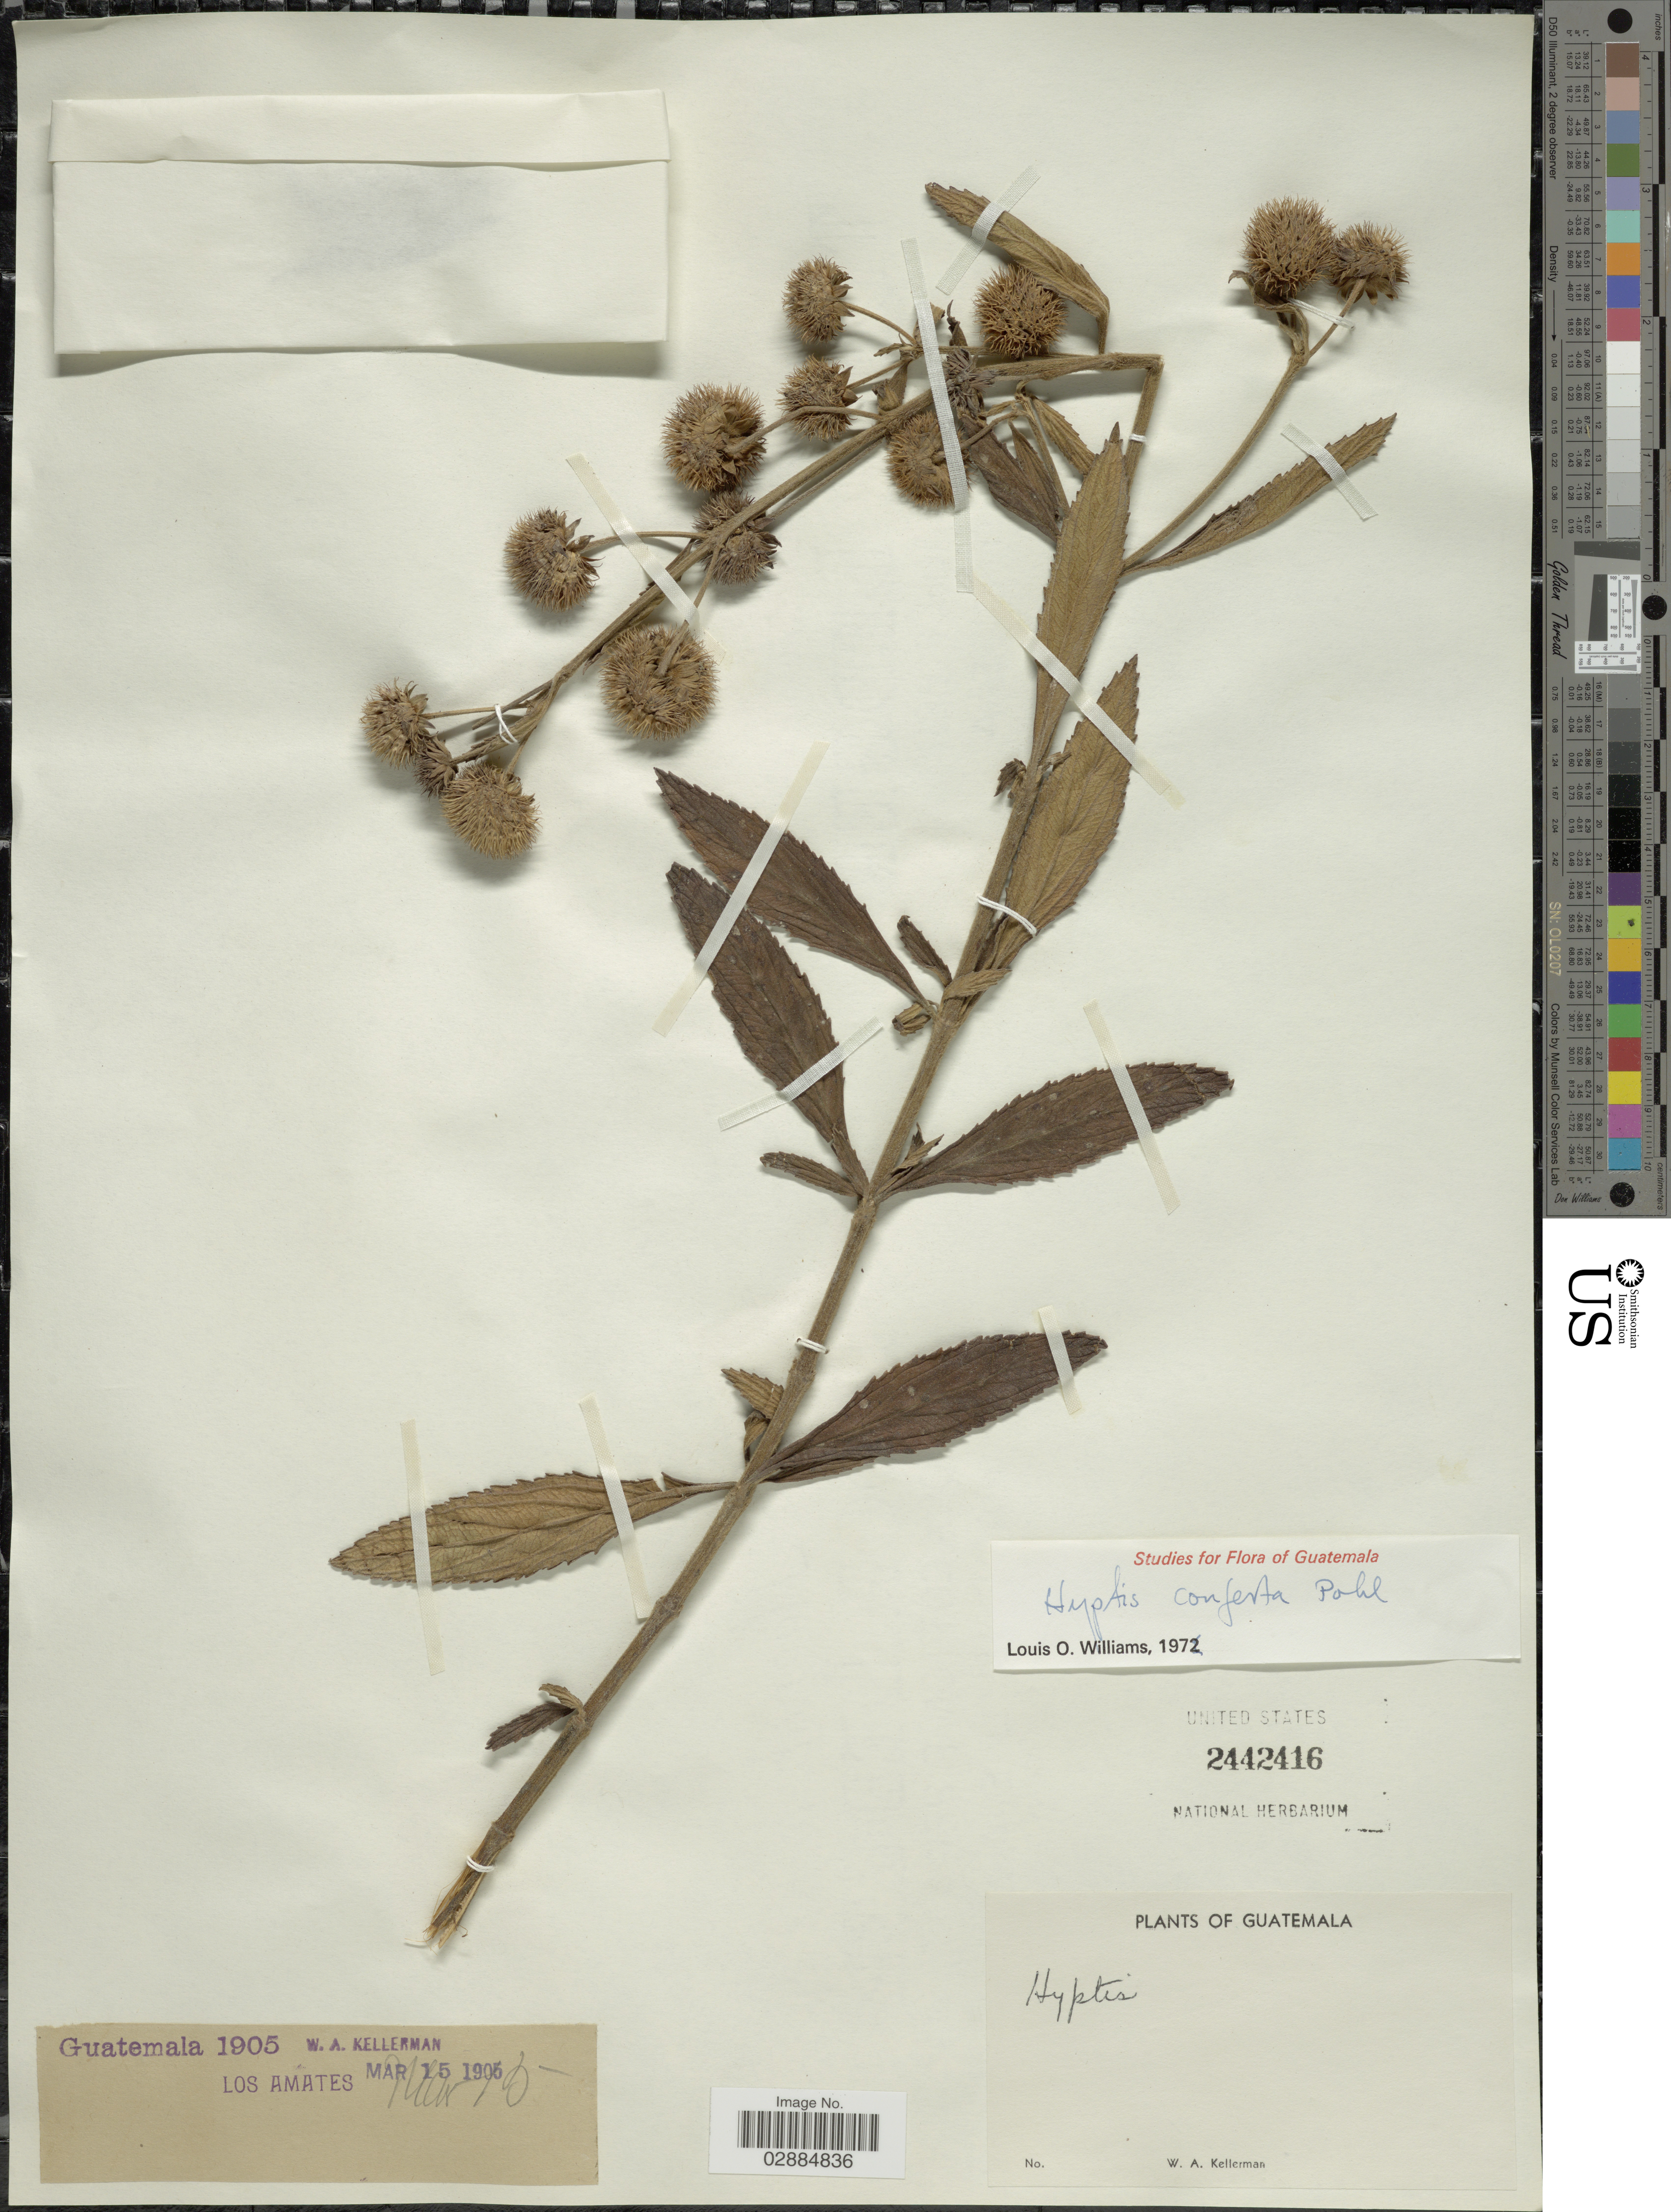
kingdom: Plantae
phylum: Tracheophyta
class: Magnoliopsida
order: Lamiales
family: Lamiaceae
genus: Hyptis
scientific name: Hyptis conferta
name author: Pohl ex Benth.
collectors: W. Kellerman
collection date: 1905-03-15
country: Guatemala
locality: Los Amates.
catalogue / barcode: US 2442416